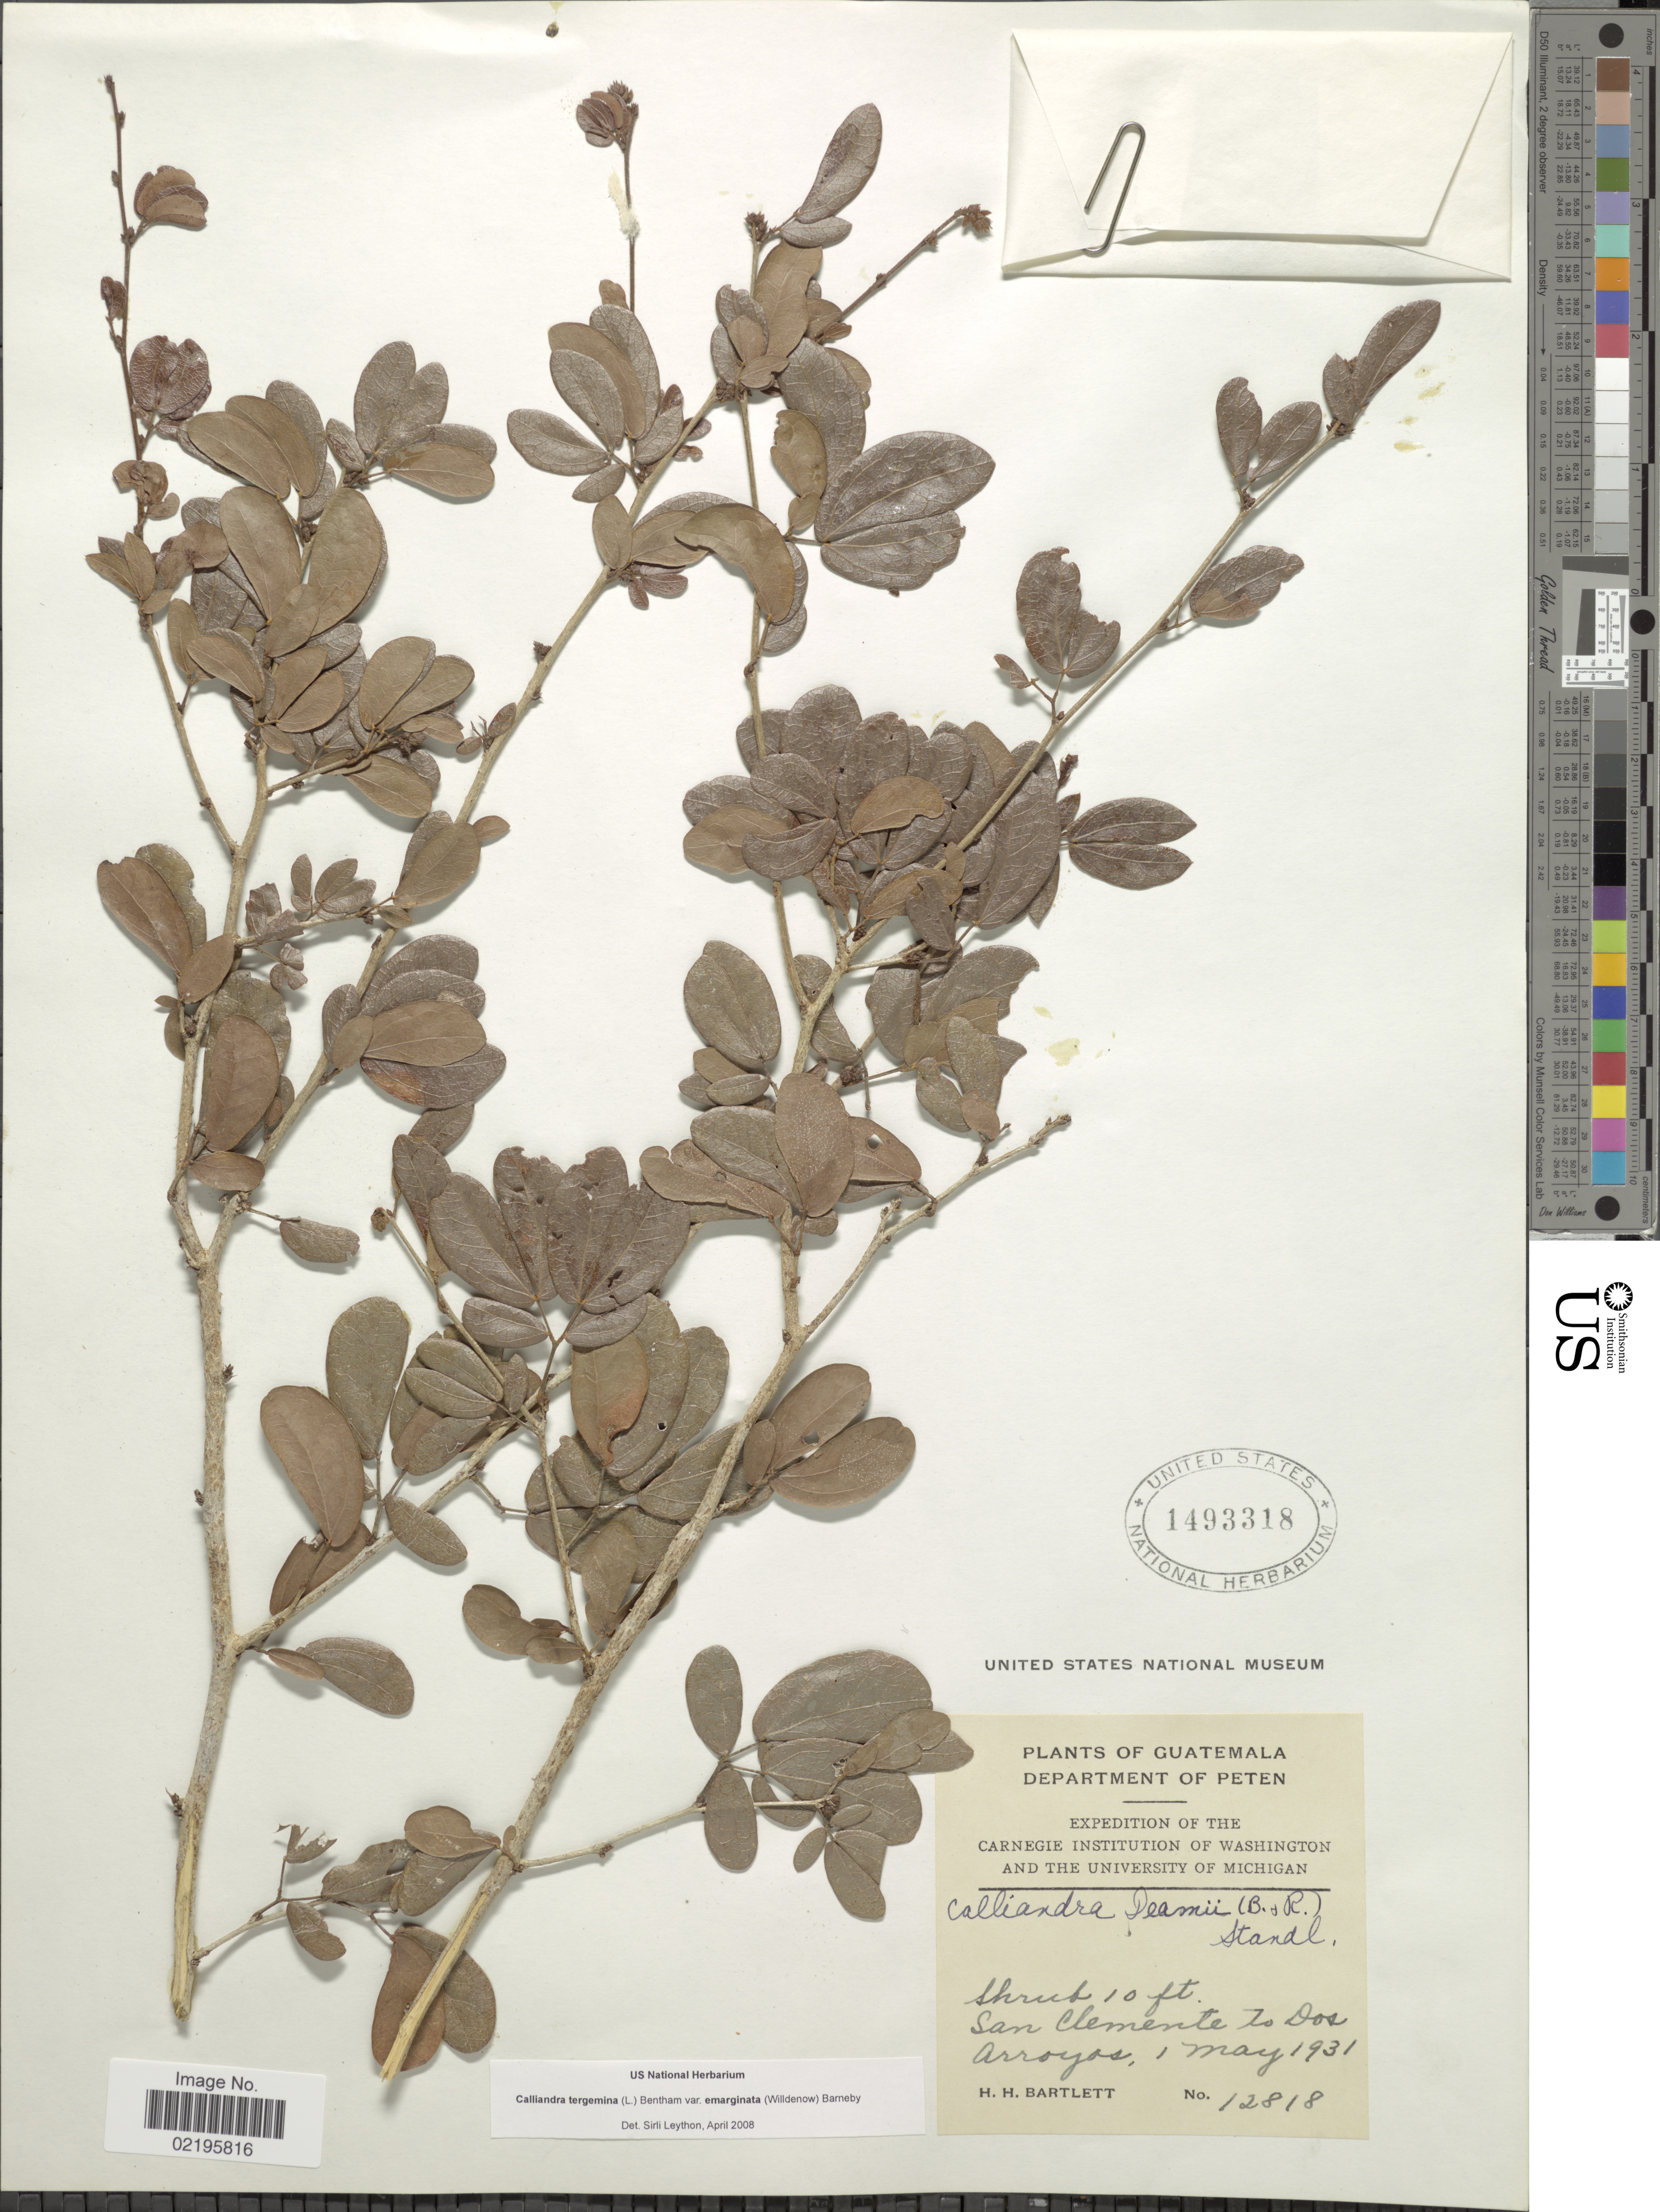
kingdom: Plantae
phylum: Tracheophyta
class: Magnoliopsida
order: Fabales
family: Fabaceae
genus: Calliandra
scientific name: Calliandra tergemina var. emarginata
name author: (Willd.) Barneby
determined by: Leython, S.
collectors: H. H. Bartlett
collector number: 12818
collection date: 1931-05-01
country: Guatemala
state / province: El Petén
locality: San Clemente to Dos Arroyos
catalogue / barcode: US 1493318